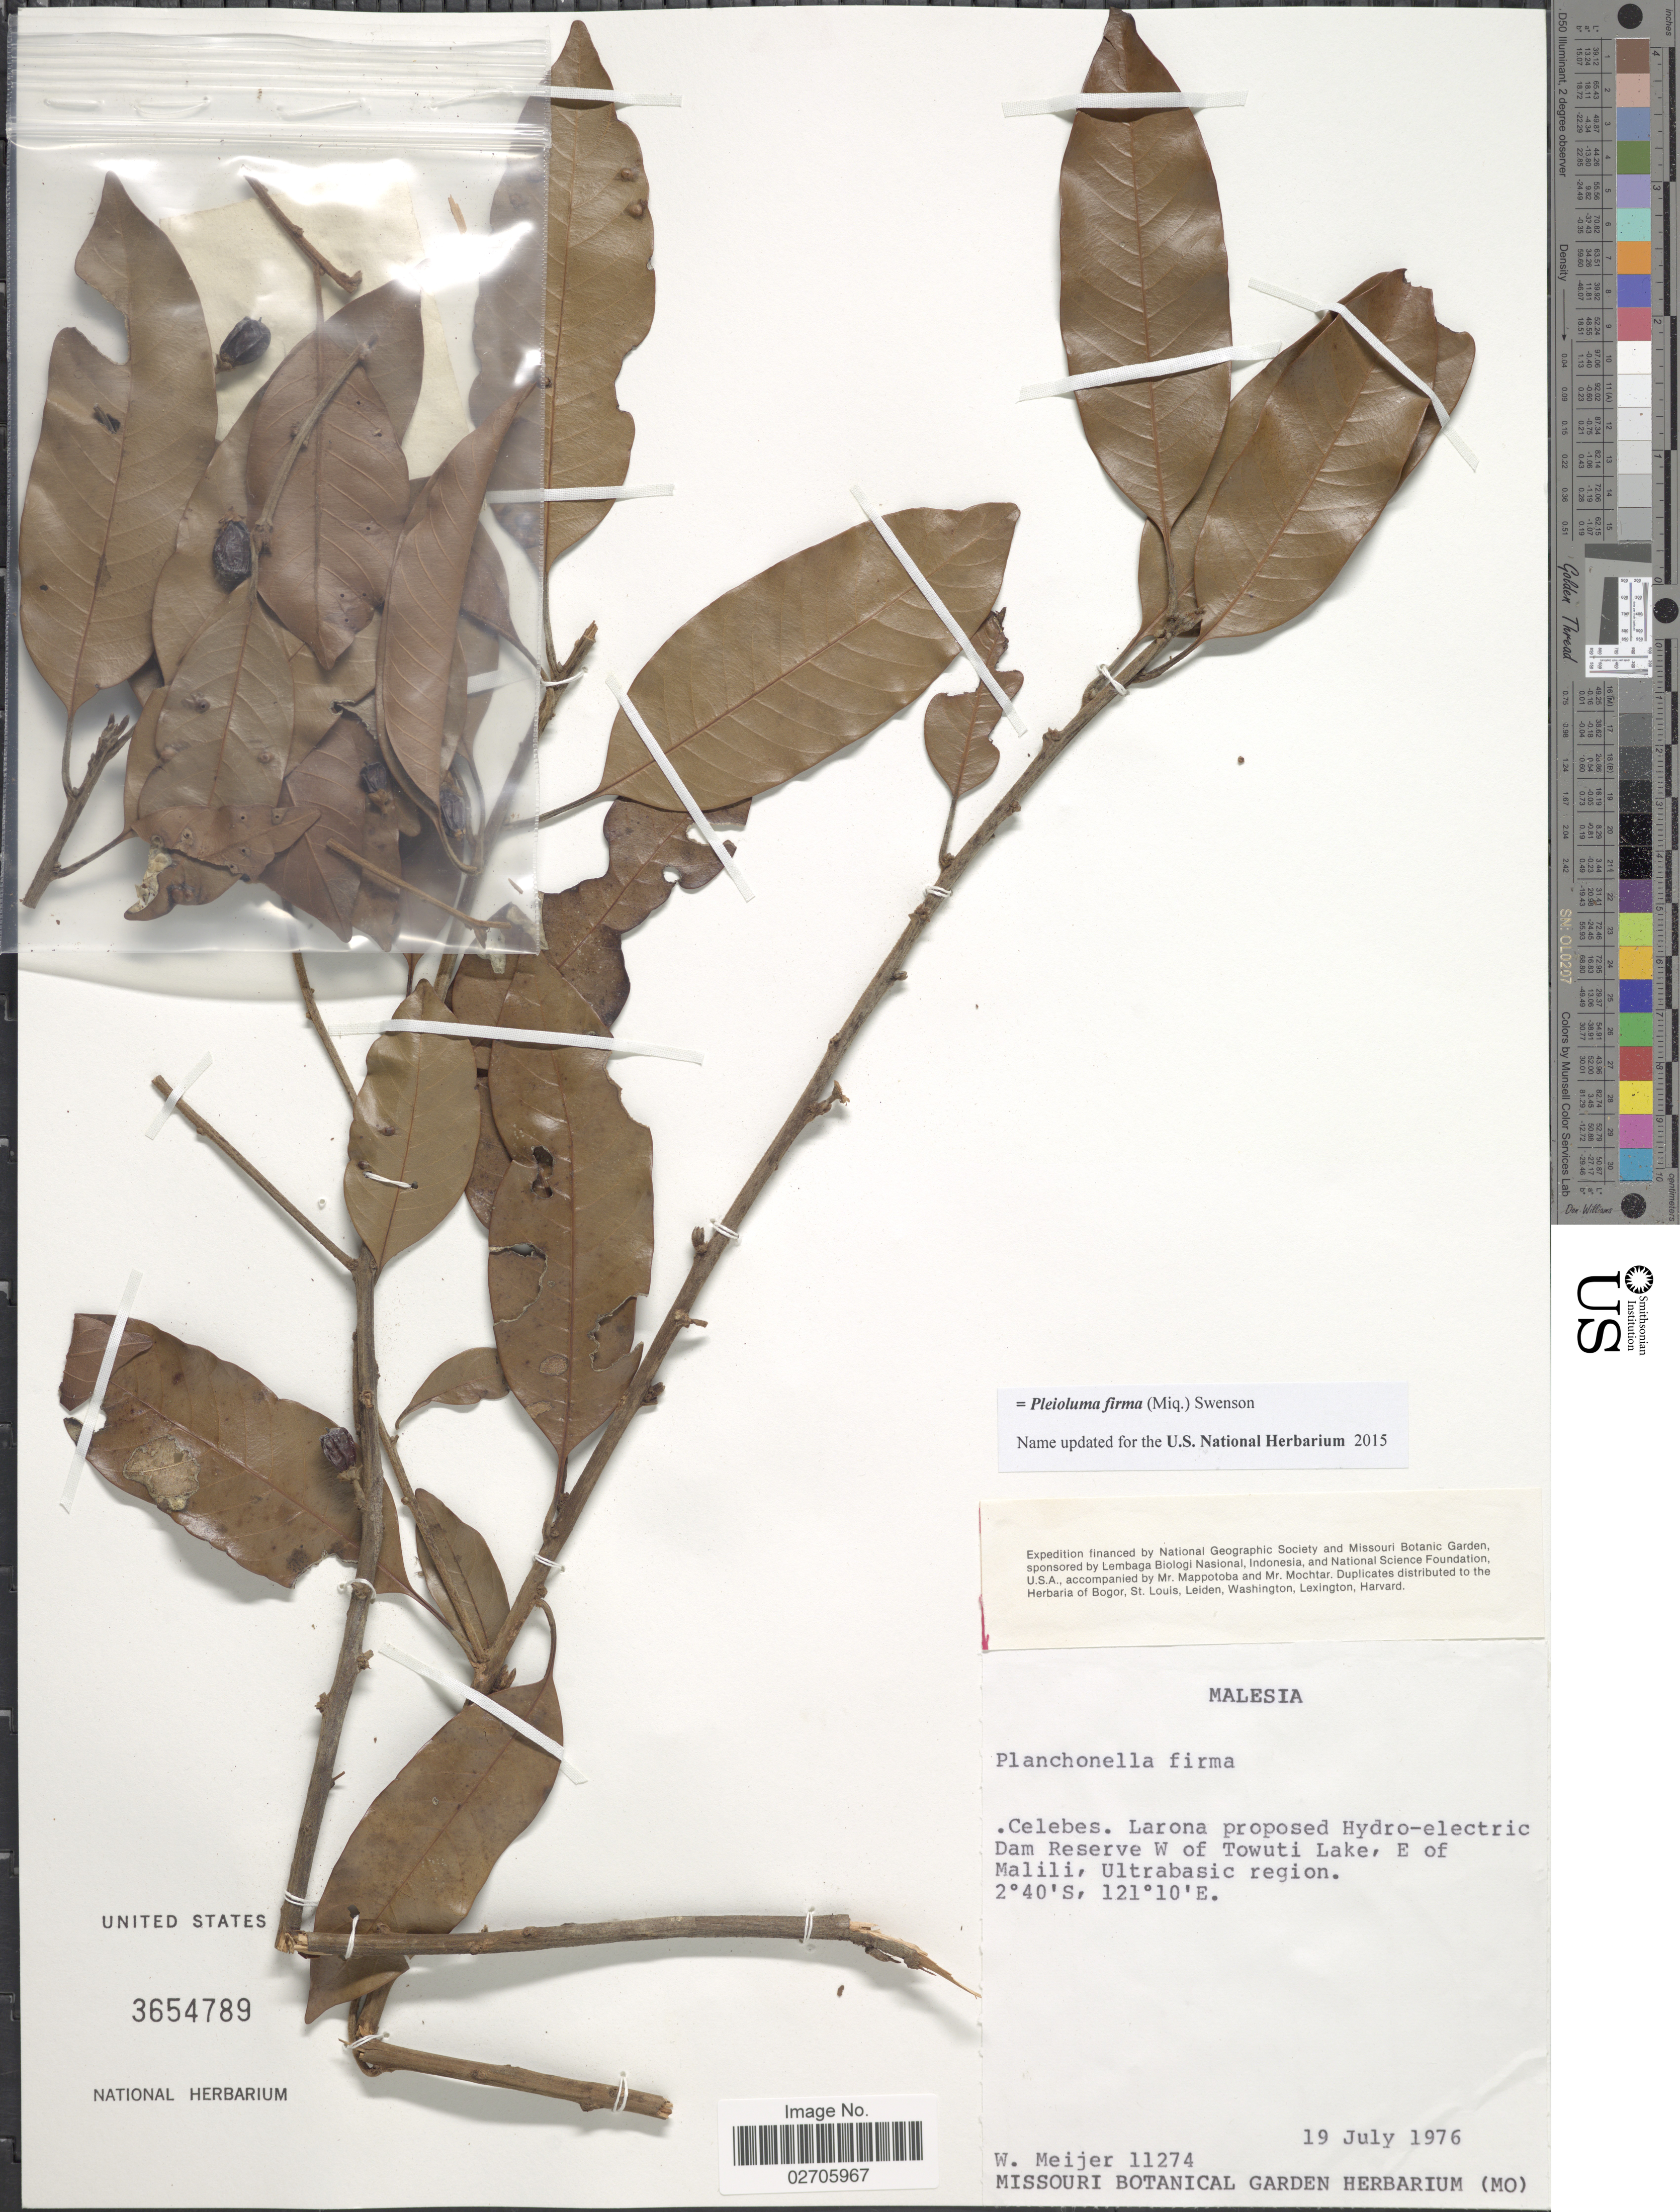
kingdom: Plantae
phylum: Tracheophyta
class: Magnoliopsida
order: Ericales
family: Sapotaceae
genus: Pleioluma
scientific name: Pleioluma firma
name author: (Miq.) Swenson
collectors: W. Meijer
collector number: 11274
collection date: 1976-07-19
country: Malaysia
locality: Celebes. Larona proposed Hydro-electric Dam Reserve W of Towuti Lake, E of Malili, Ultrabasic region.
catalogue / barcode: US 3654789